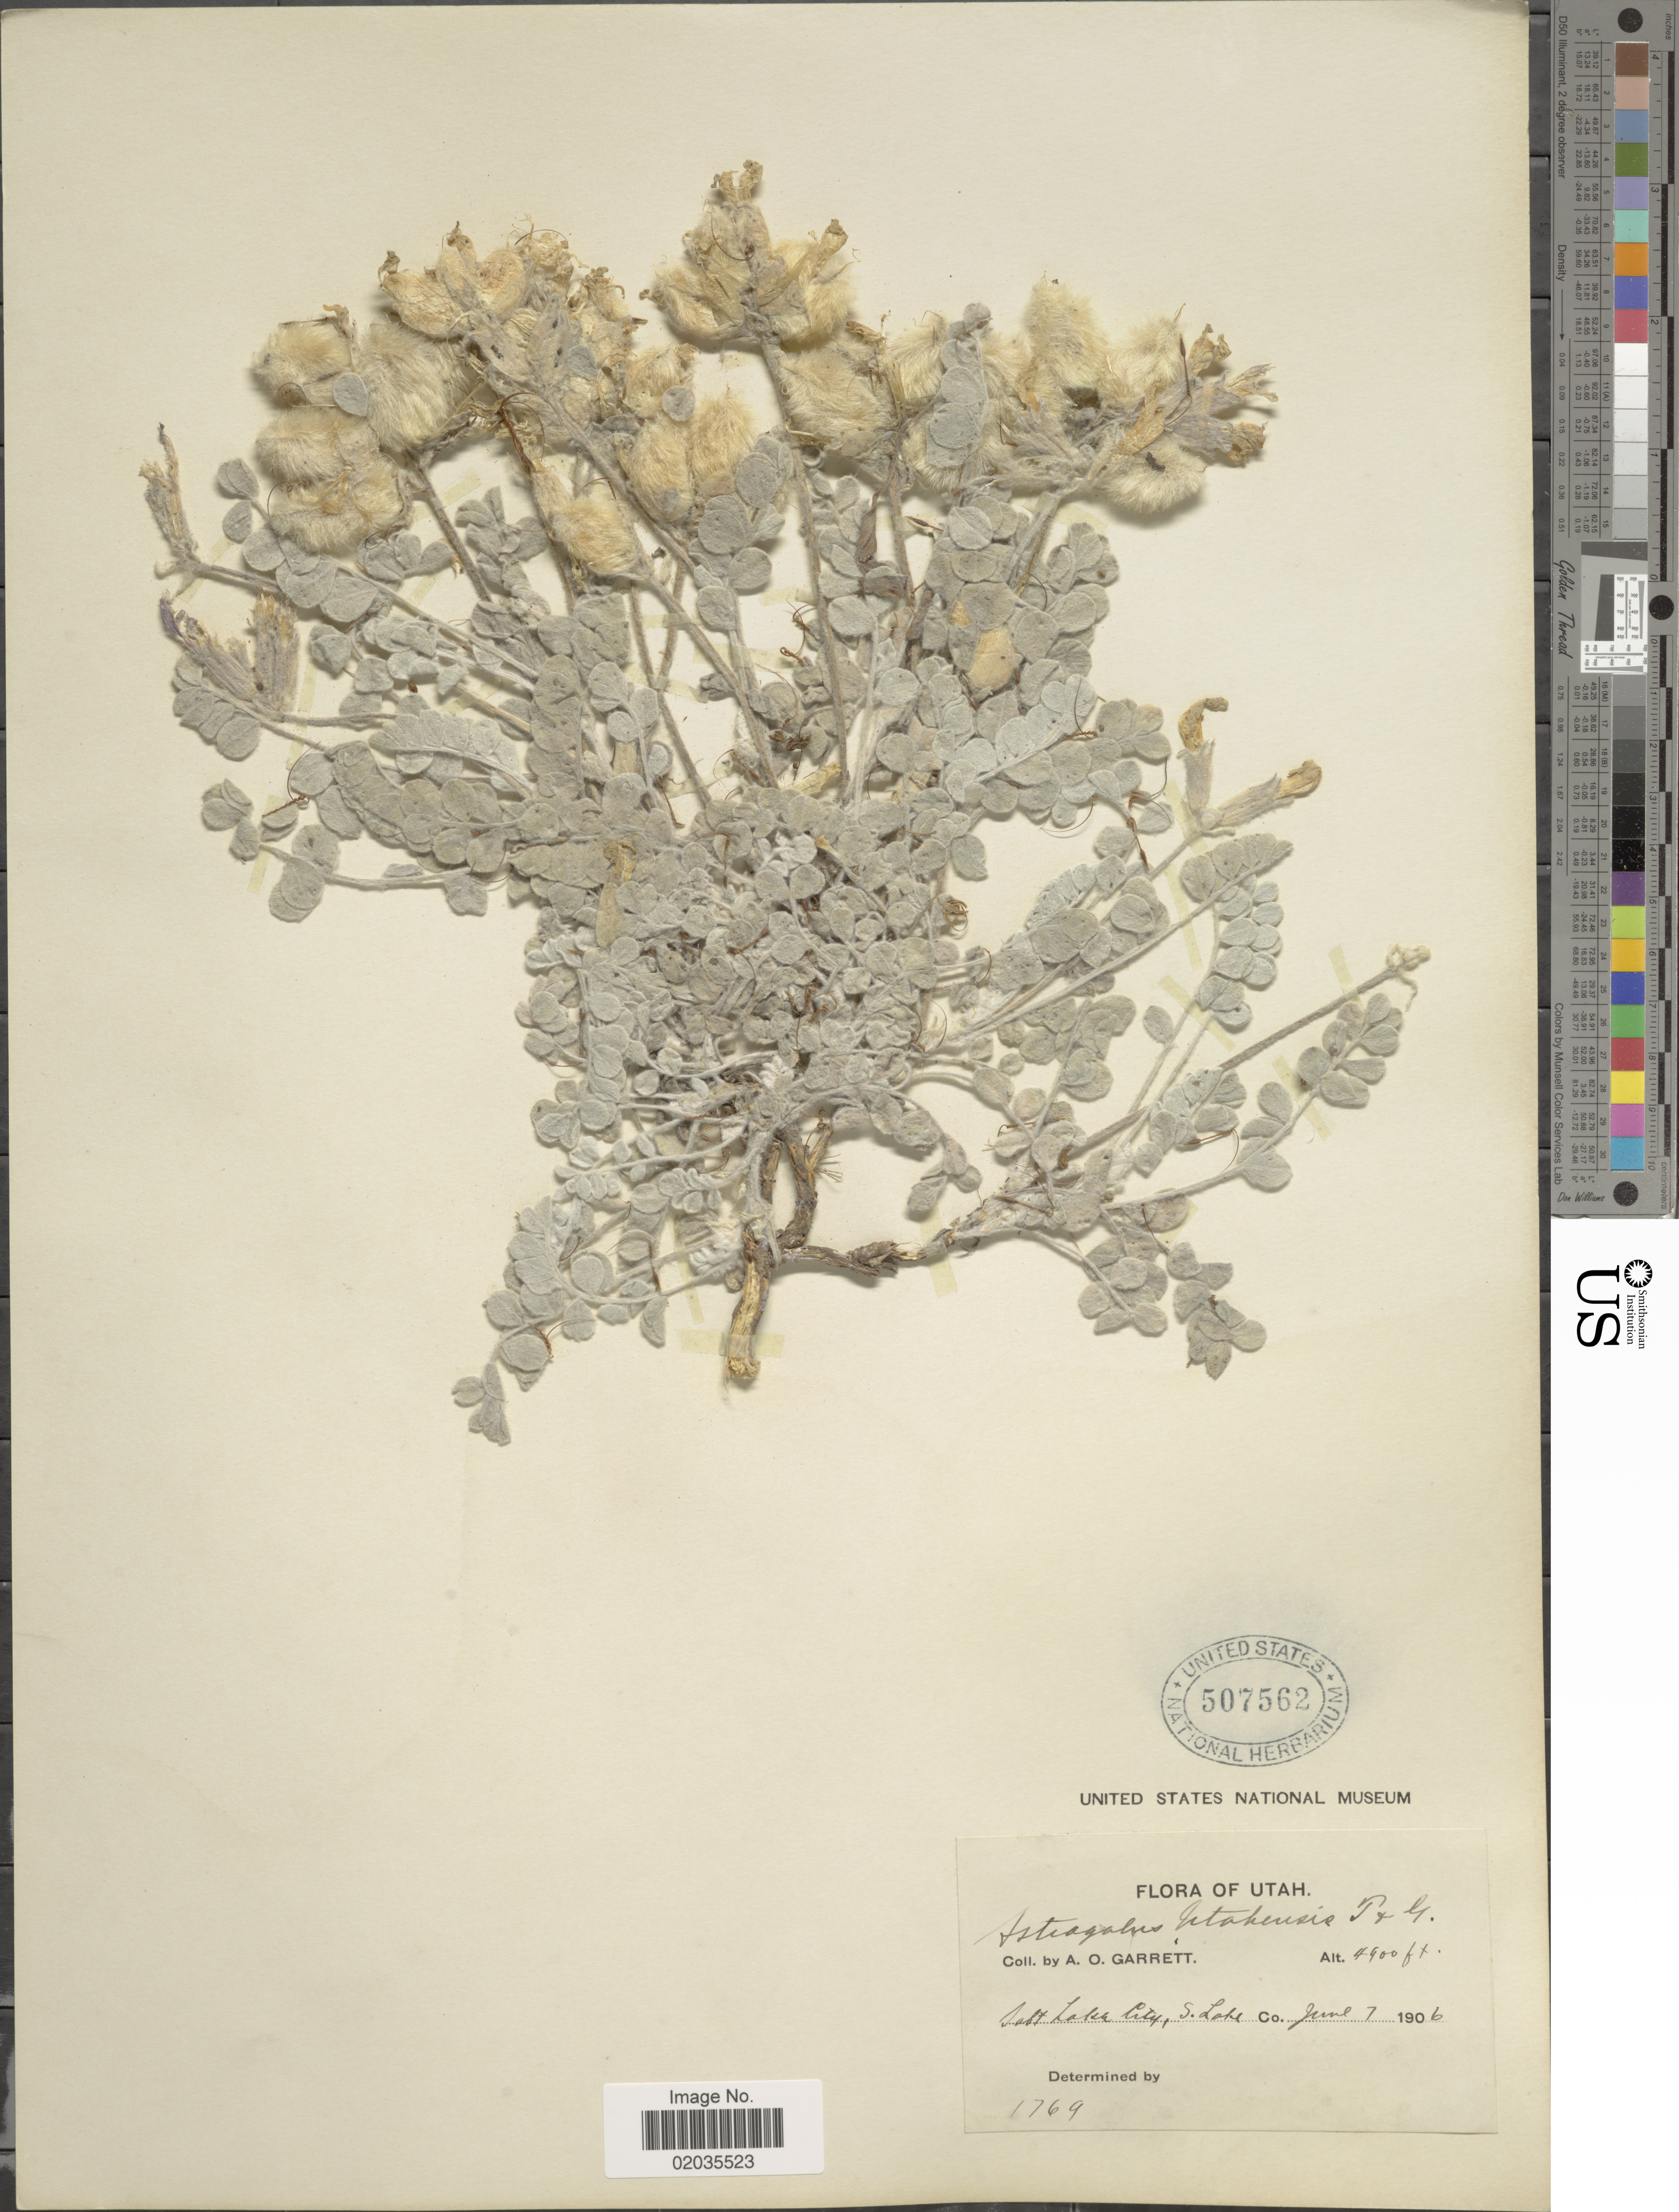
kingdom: Plantae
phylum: Tracheophyta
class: Magnoliopsida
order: Fabales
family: Fabaceae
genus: Astragalus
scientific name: Astragalus utahensis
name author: (Torr.) Torr. & A. Gray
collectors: A. O. Garrett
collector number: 1769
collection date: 1906-06-07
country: United States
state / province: Utah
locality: Salt Lake City, S. Lake Co.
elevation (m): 1494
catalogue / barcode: US 507562